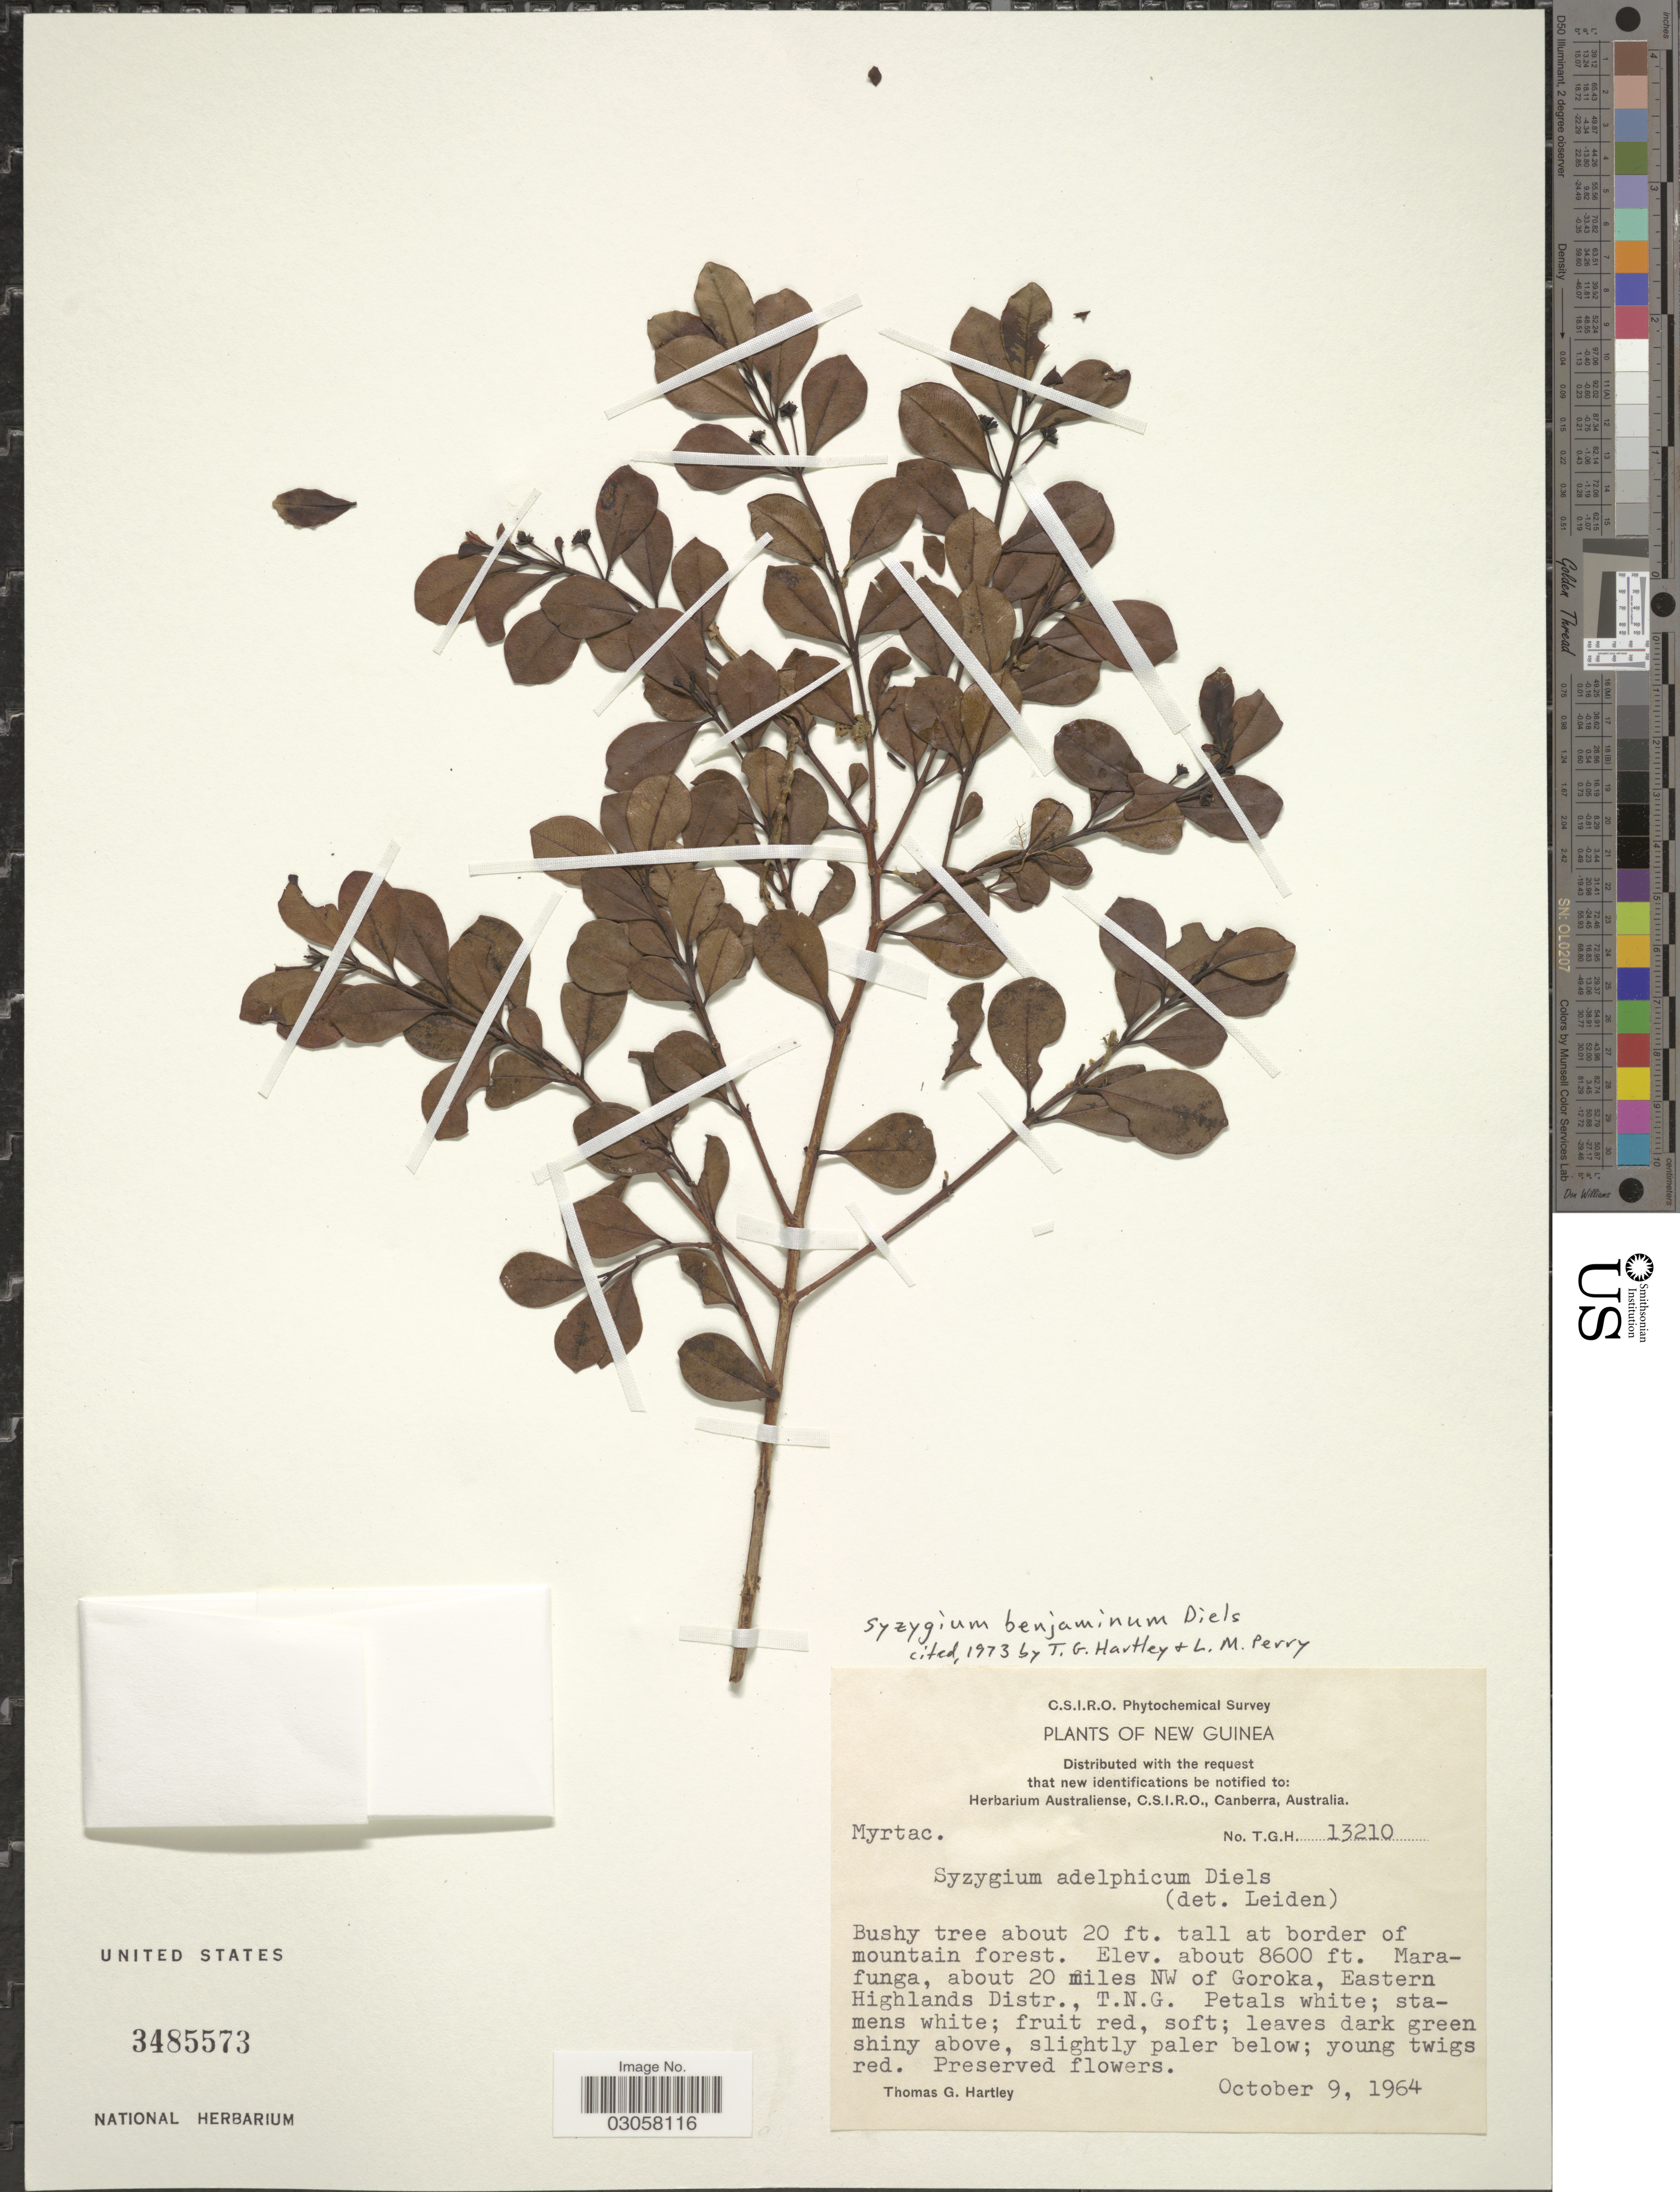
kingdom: Plantae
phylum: Tracheophyta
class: Magnoliopsida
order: Myrtales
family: Myrtaceae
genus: Syzygium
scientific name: Syzygium benjaminum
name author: Diels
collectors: T. G. Hartley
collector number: T.G.H. 13210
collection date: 1964-10-09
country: Papua New Guinea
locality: New Guinea. Marafunga, about 20 miles NW of Goroka, Eastern Highlands Distr., T.N.G.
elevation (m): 2621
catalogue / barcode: US 3485573